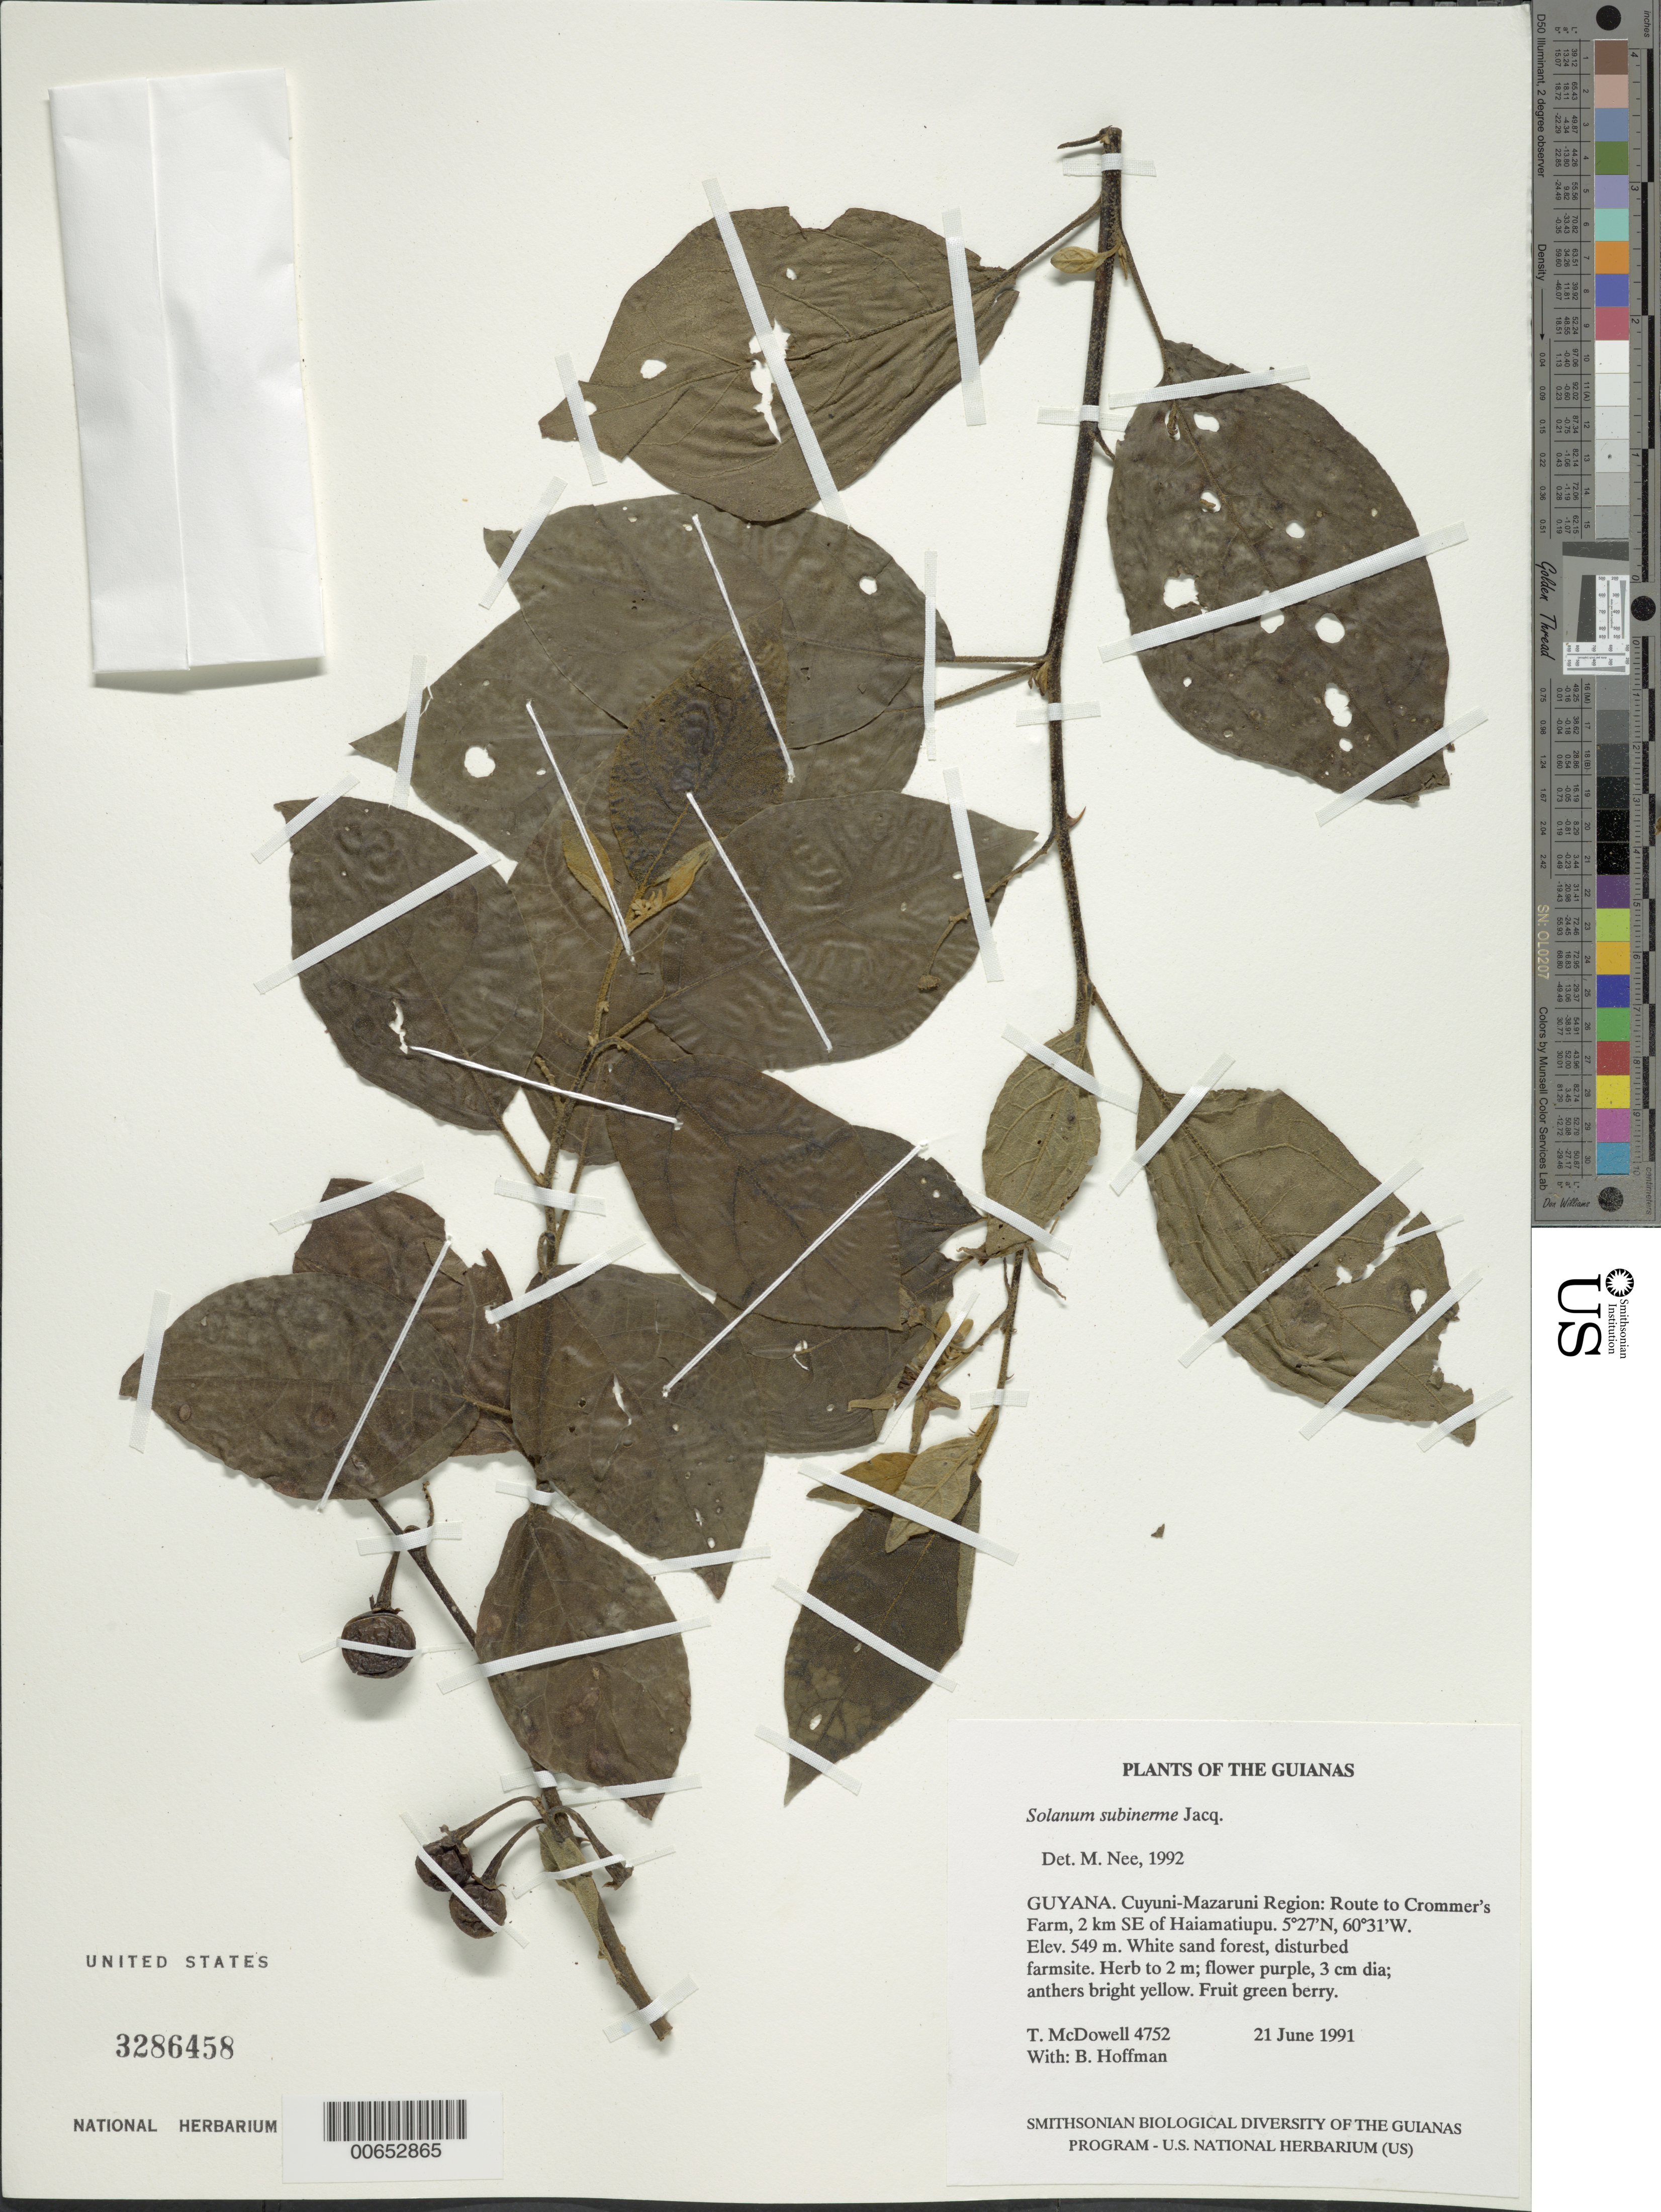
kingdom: Plantae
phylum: Tracheophyta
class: Magnoliopsida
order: Solanales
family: Solanaceae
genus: Solanum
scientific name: Solanum subinerme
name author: Jacq.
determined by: Nee, Michael H.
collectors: T. McDowell & B. Hoffman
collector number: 4752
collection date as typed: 6 Jun 1991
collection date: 1991-06-06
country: Guyana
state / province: Cuyuni-Mazaruni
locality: Route to Crommer's Farm, 2 km SE of Haiamatiupu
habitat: White sand forest, disturbed farmsite.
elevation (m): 550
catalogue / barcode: US 3286458